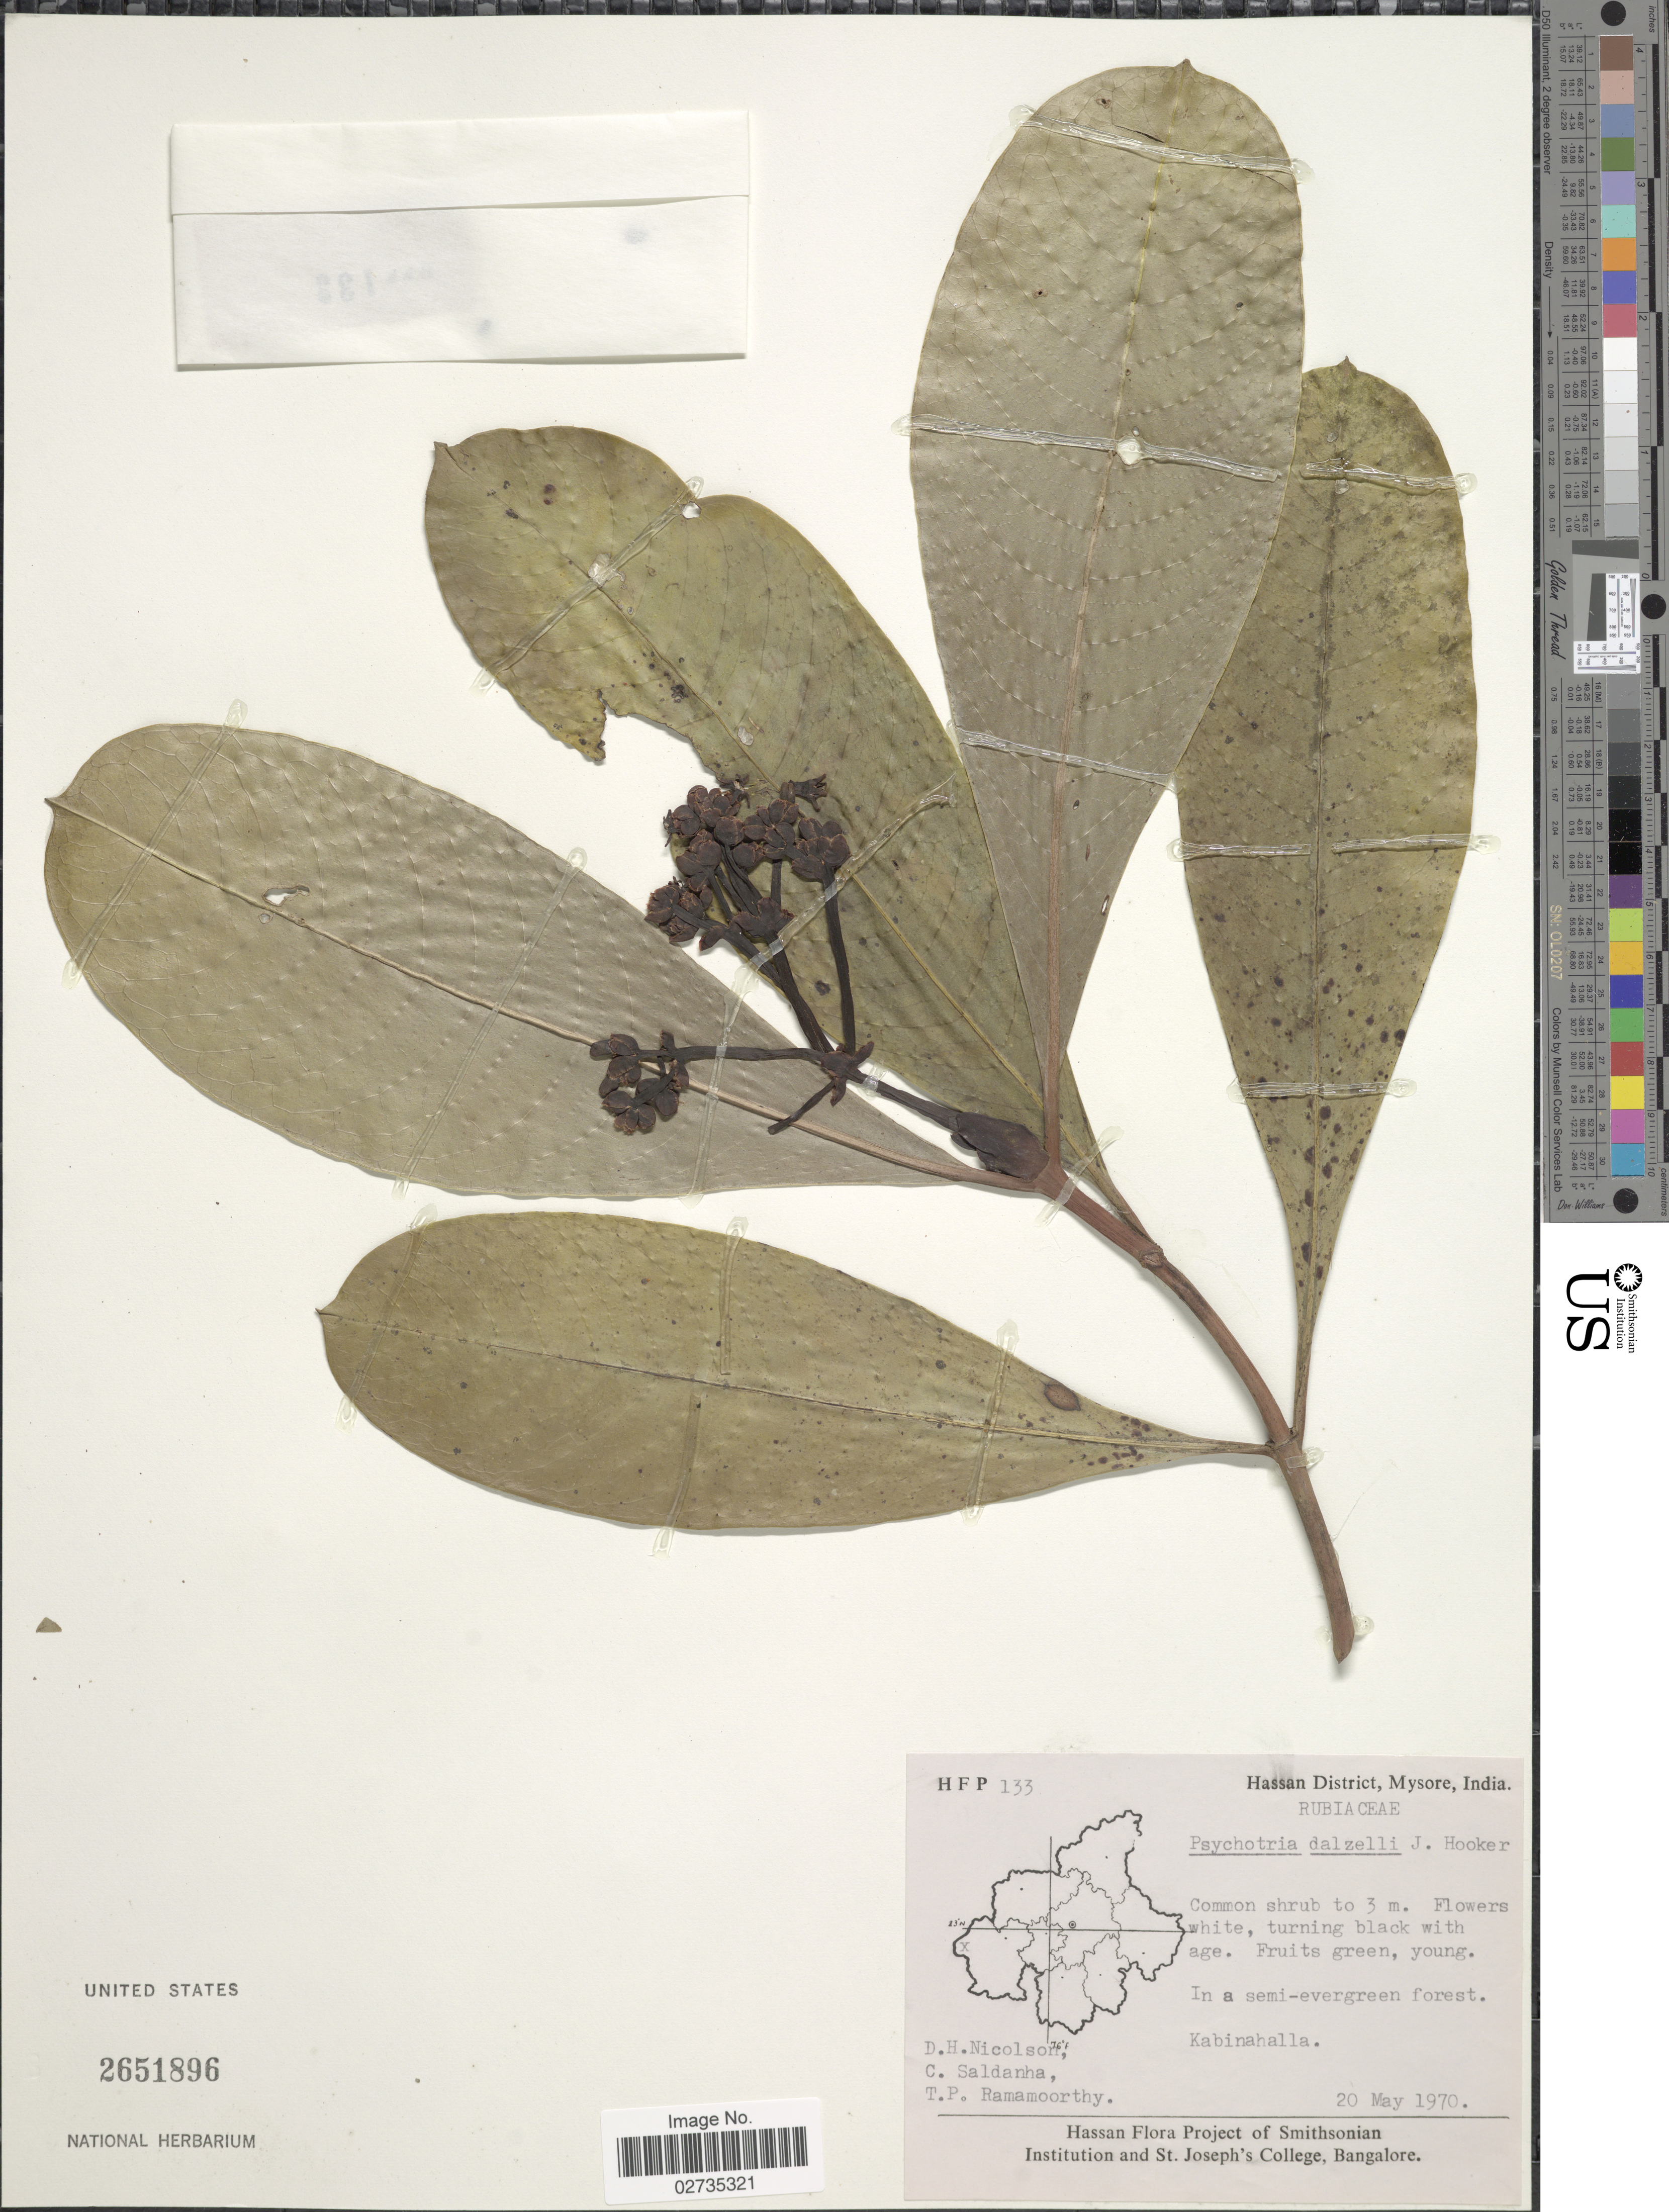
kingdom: Plantae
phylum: Tracheophyta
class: Magnoliopsida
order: Gentianales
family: Rubiaceae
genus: Psychotria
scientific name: Psychotria dalzellii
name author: Hook. f.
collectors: D. H. Nicolson, C. Saldanha & T. P. Ramamoorthy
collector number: HFP 133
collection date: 1970-05-20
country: India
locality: Hassan District, Mysore, India, Kabinahalla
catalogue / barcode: US 2651896